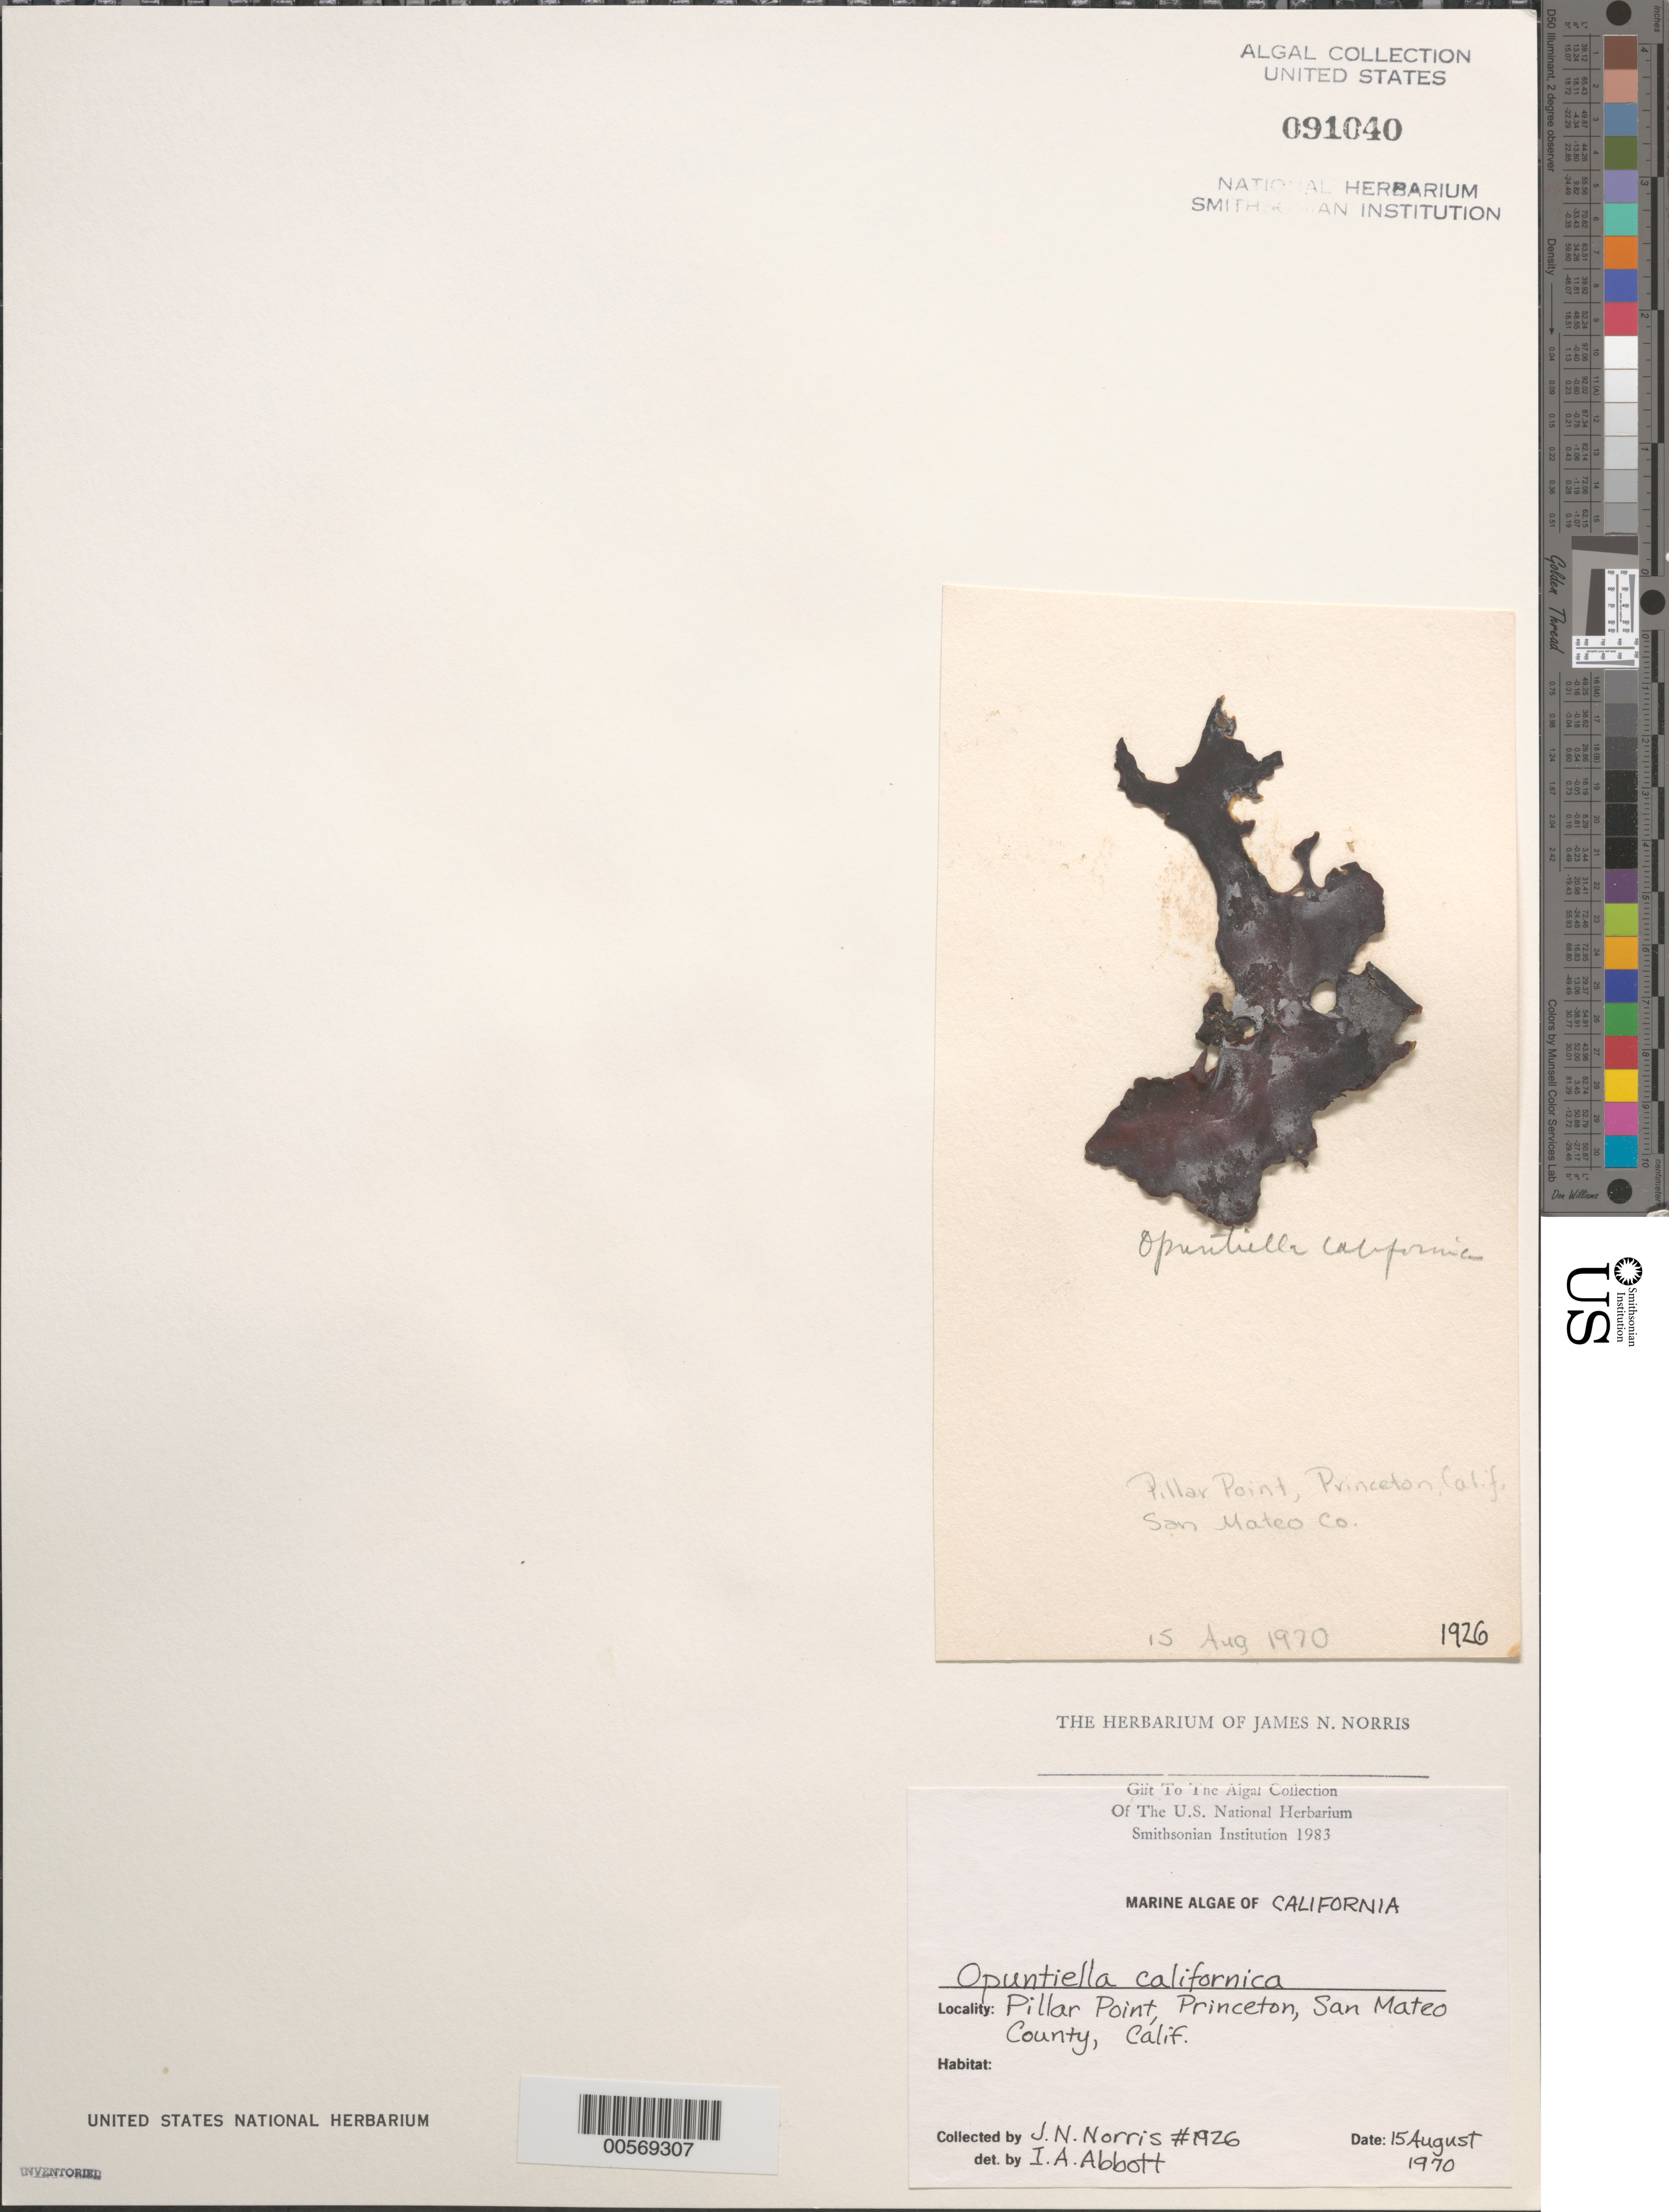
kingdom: Plantae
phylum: Rhodophyta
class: Florideophyceae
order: Gigartinales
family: Furcellariaceae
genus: Opuntiella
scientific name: Opuntiella californica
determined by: Abbott, Isabella A.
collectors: J. N. Norris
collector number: JN-1926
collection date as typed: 15 Aug 1970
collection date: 1970-08-15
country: United States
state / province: California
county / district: San Mateo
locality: Pillar Point, Princeton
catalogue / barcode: US 91040